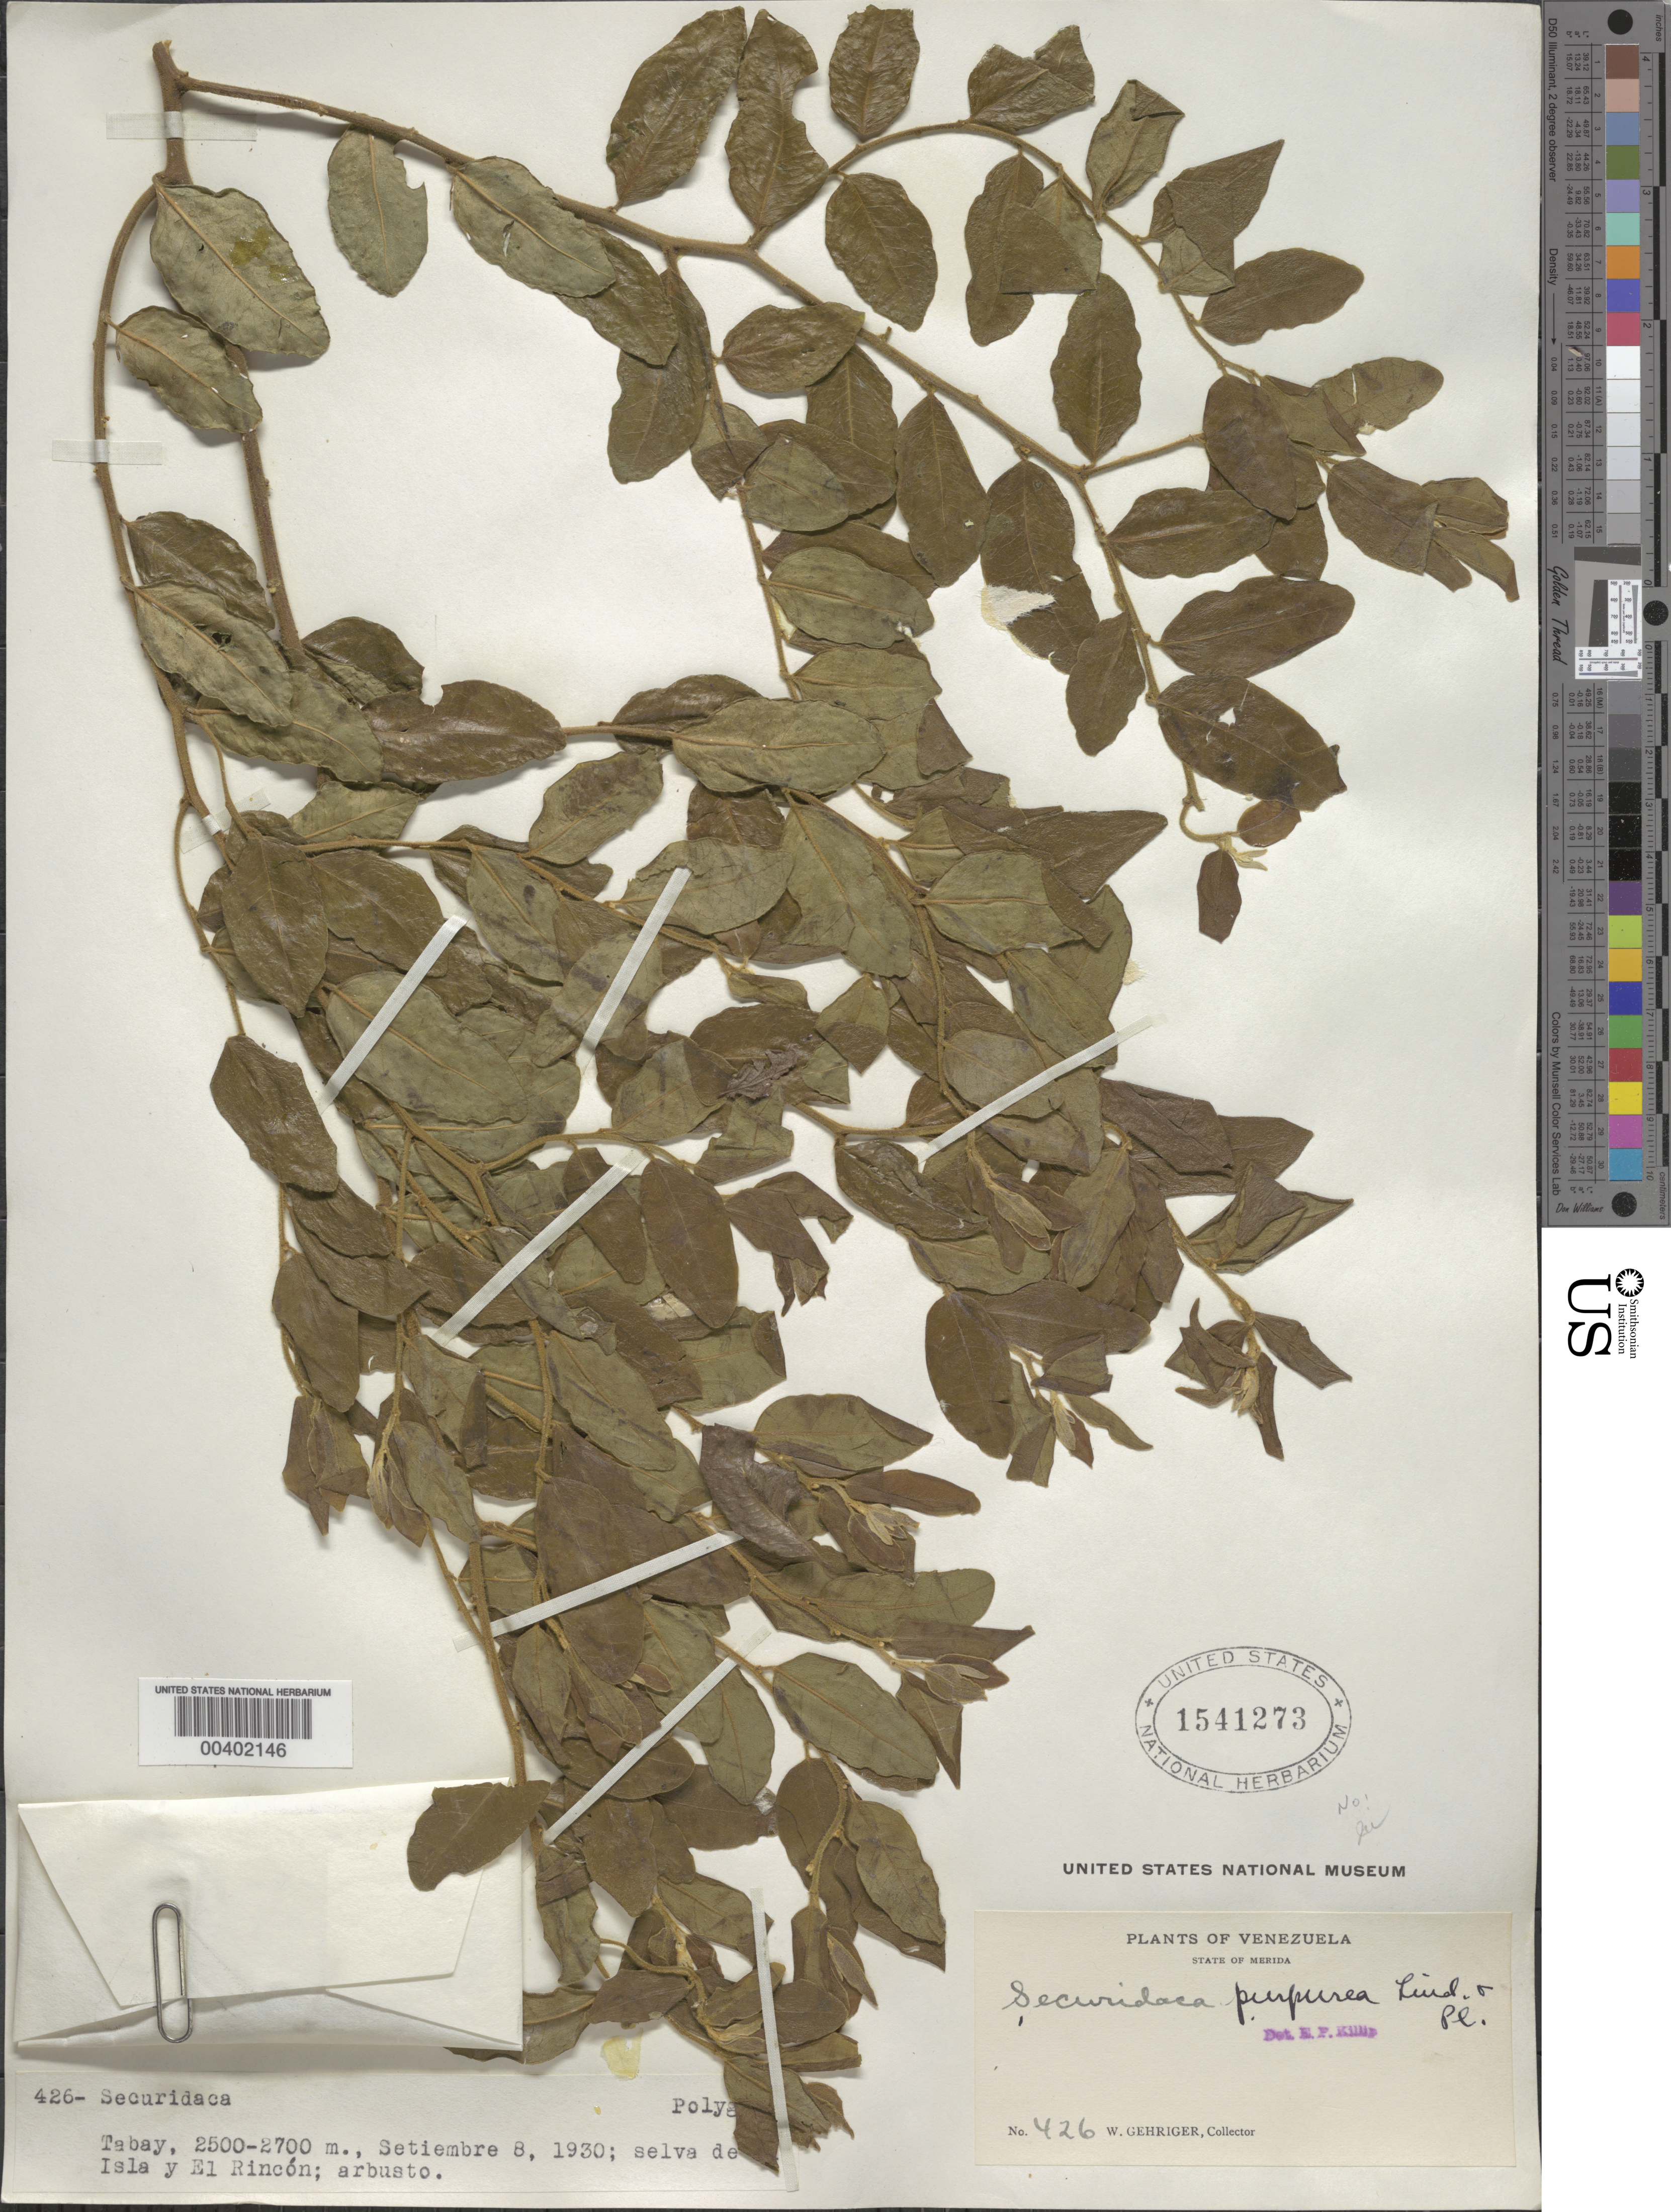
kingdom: Plantae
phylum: Tracheophyta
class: Magnoliopsida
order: Fabales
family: Polygalaceae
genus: Securidaca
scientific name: Securidaca purpurea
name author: B.L. Linden ex Planch.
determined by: Killip, Ellsworth P.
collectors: W. Gehriger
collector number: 426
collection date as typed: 08 Sep 1930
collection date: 1930-09-08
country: Venezuela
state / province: Mérida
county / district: Libertador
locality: Tabay Tabay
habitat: Selva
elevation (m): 2500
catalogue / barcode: US 1541273